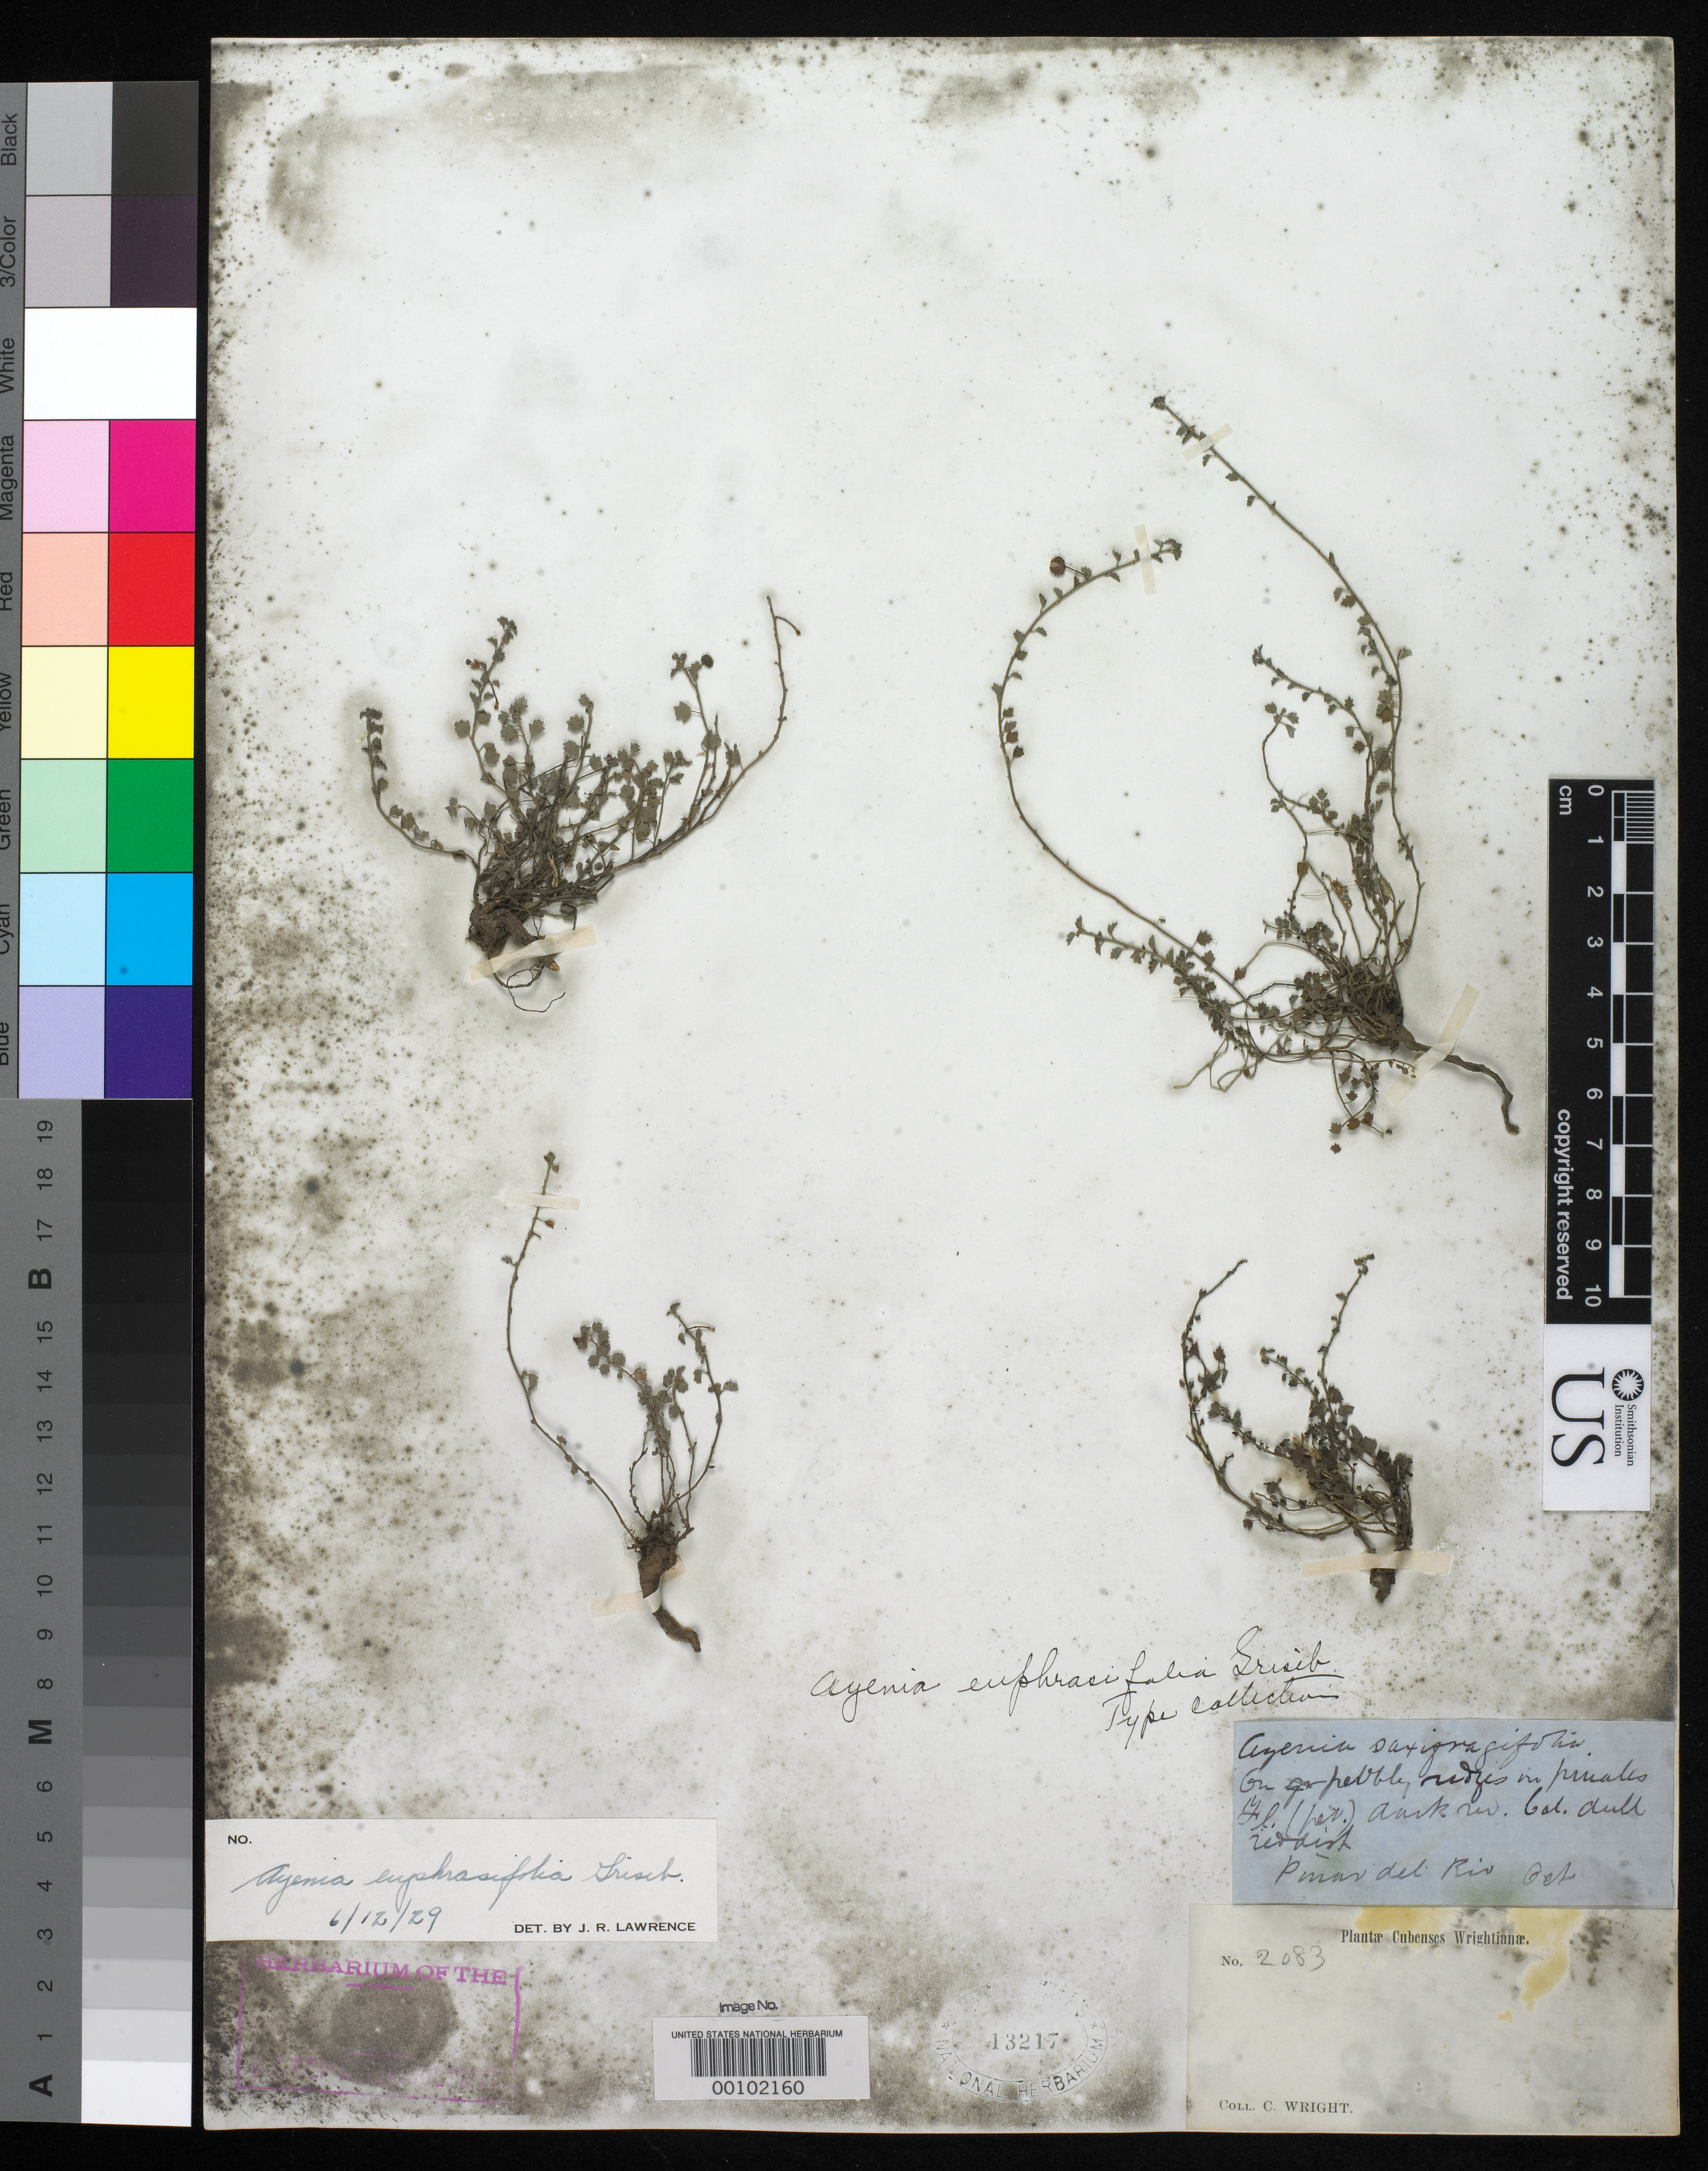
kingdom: Plantae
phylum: Tracheophyta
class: Magnoliopsida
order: Malvales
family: Malvaceae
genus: Ayenia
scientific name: Ayenia euphrasiifolia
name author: Griseb.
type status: Isotype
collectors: C. Wright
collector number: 2083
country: Cuba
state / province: Pinar del Río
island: Greater Antilles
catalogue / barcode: US 13217